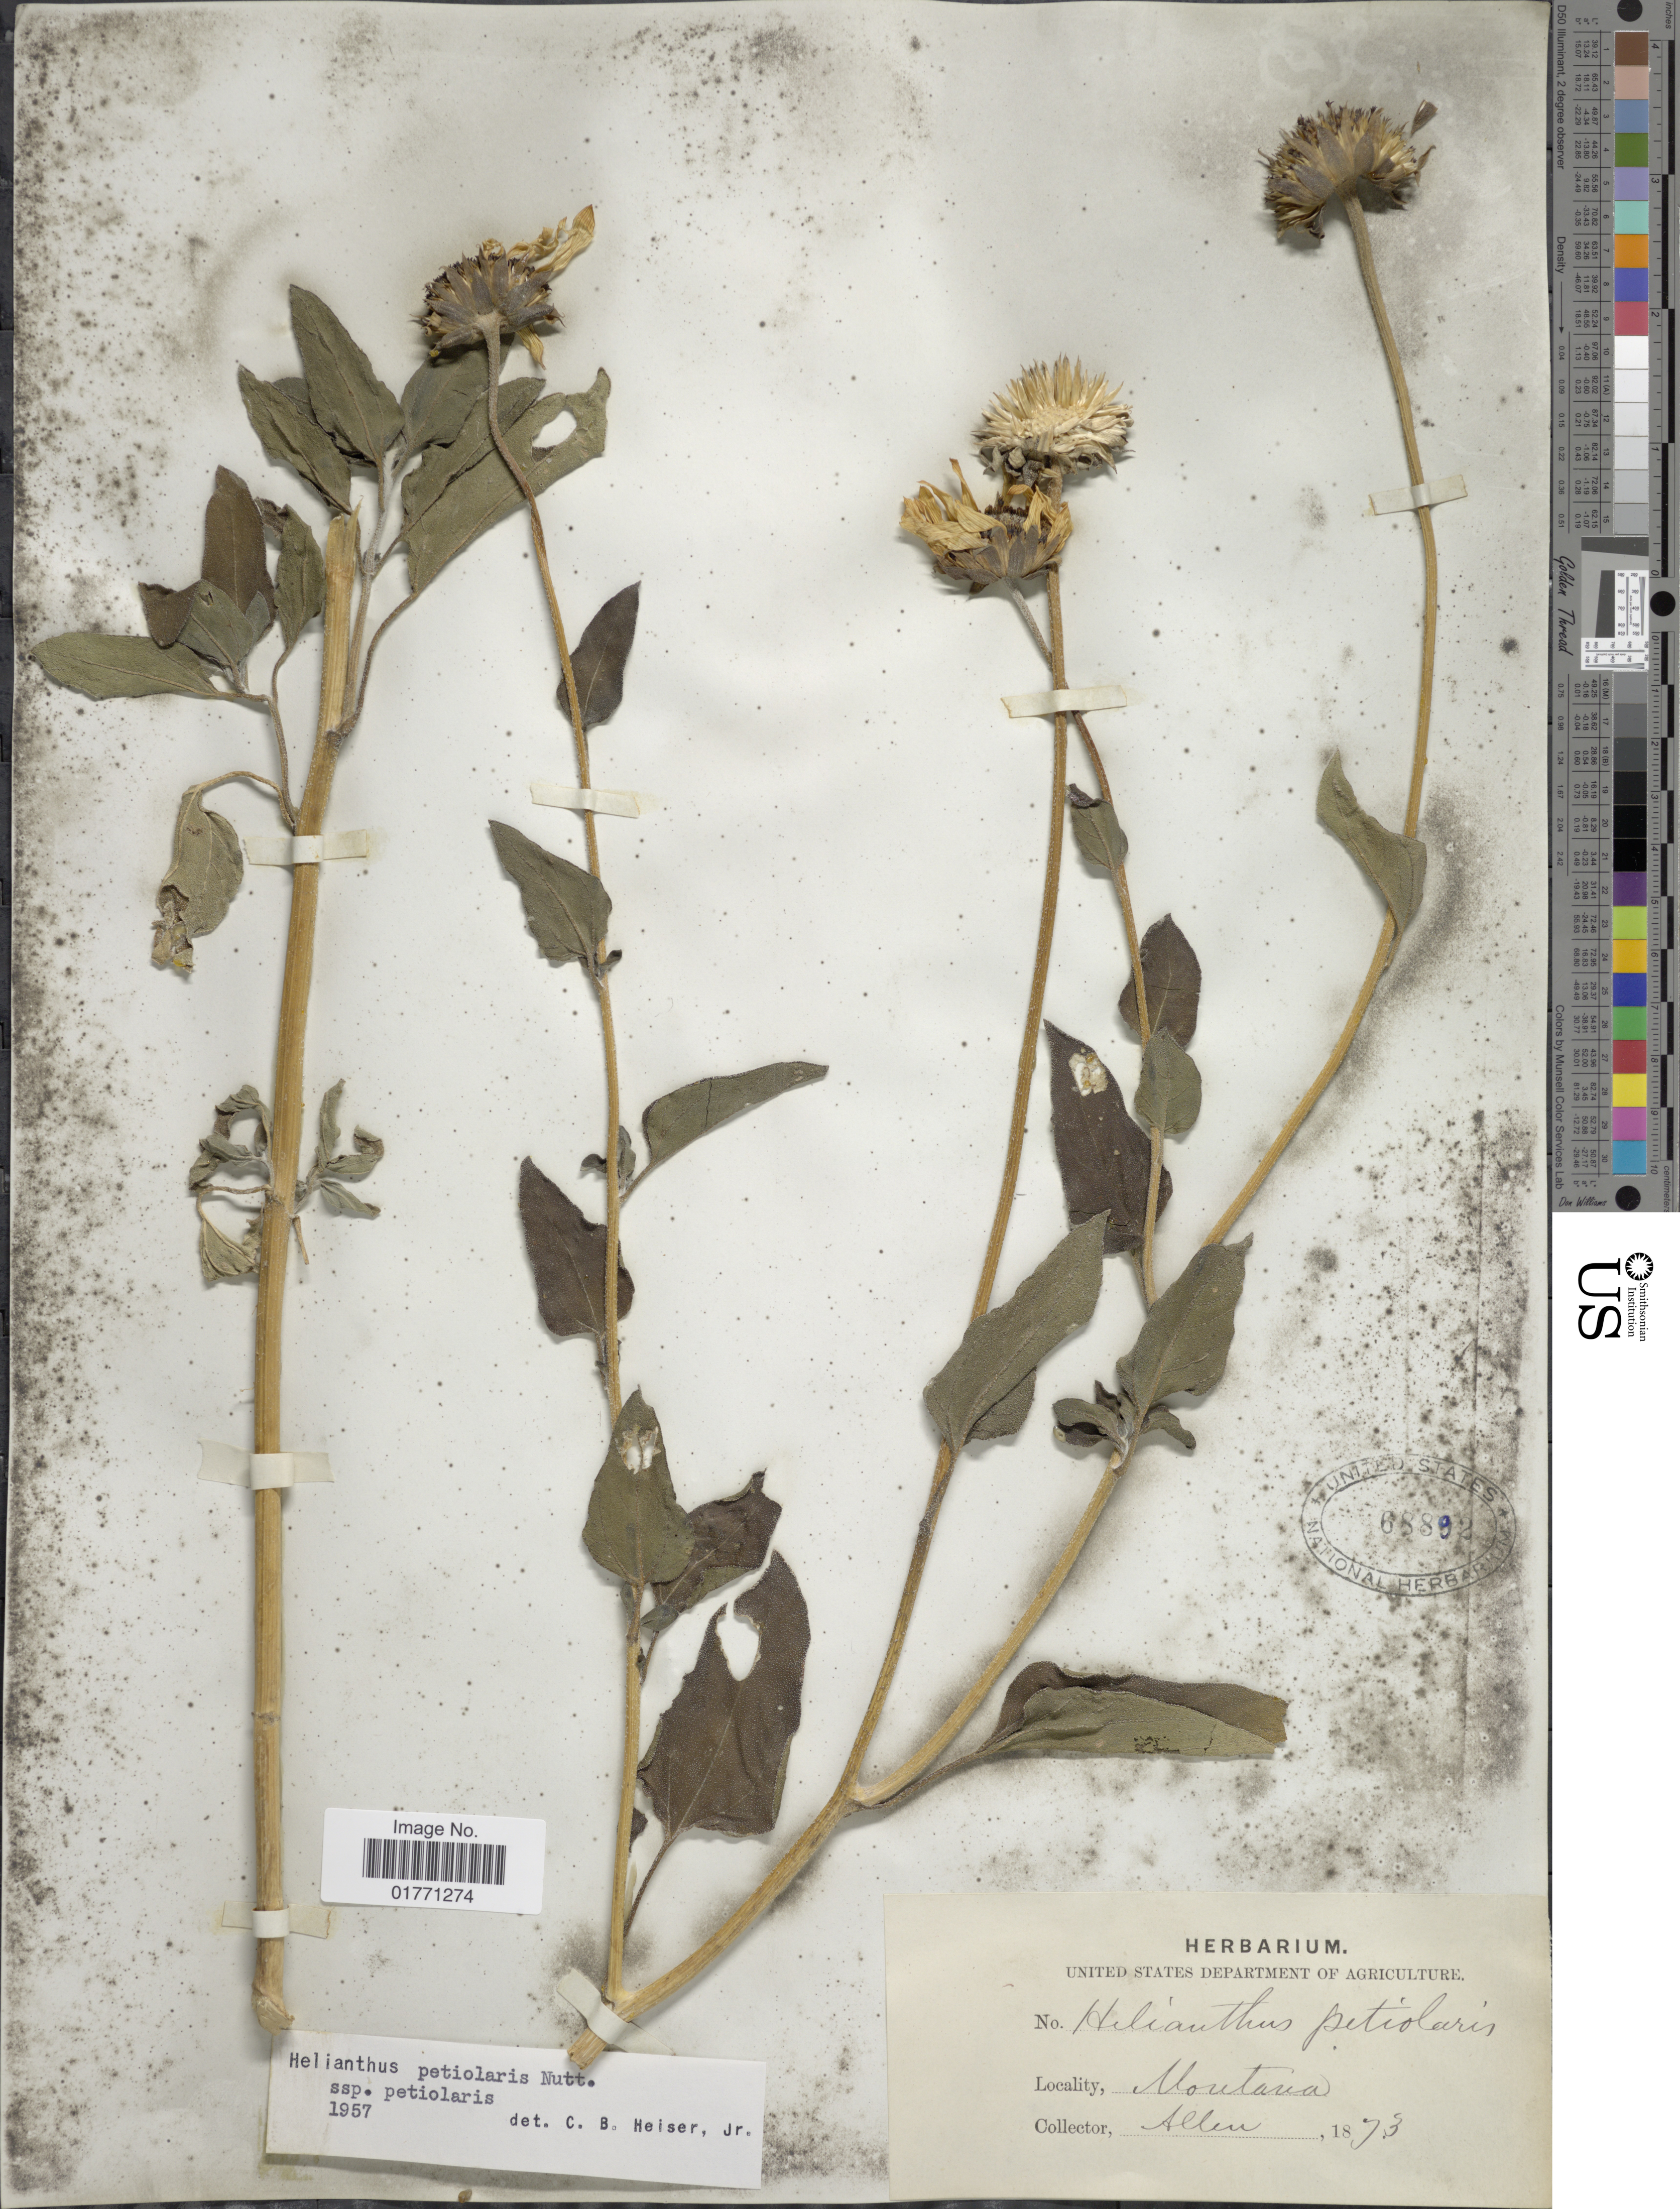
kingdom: Plantae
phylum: Tracheophyta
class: Magnoliopsida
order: Asterales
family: Asteraceae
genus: Helianthus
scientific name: Helianthus petiolaris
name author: Nutt.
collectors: -- Allen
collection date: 1873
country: United States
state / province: Montana